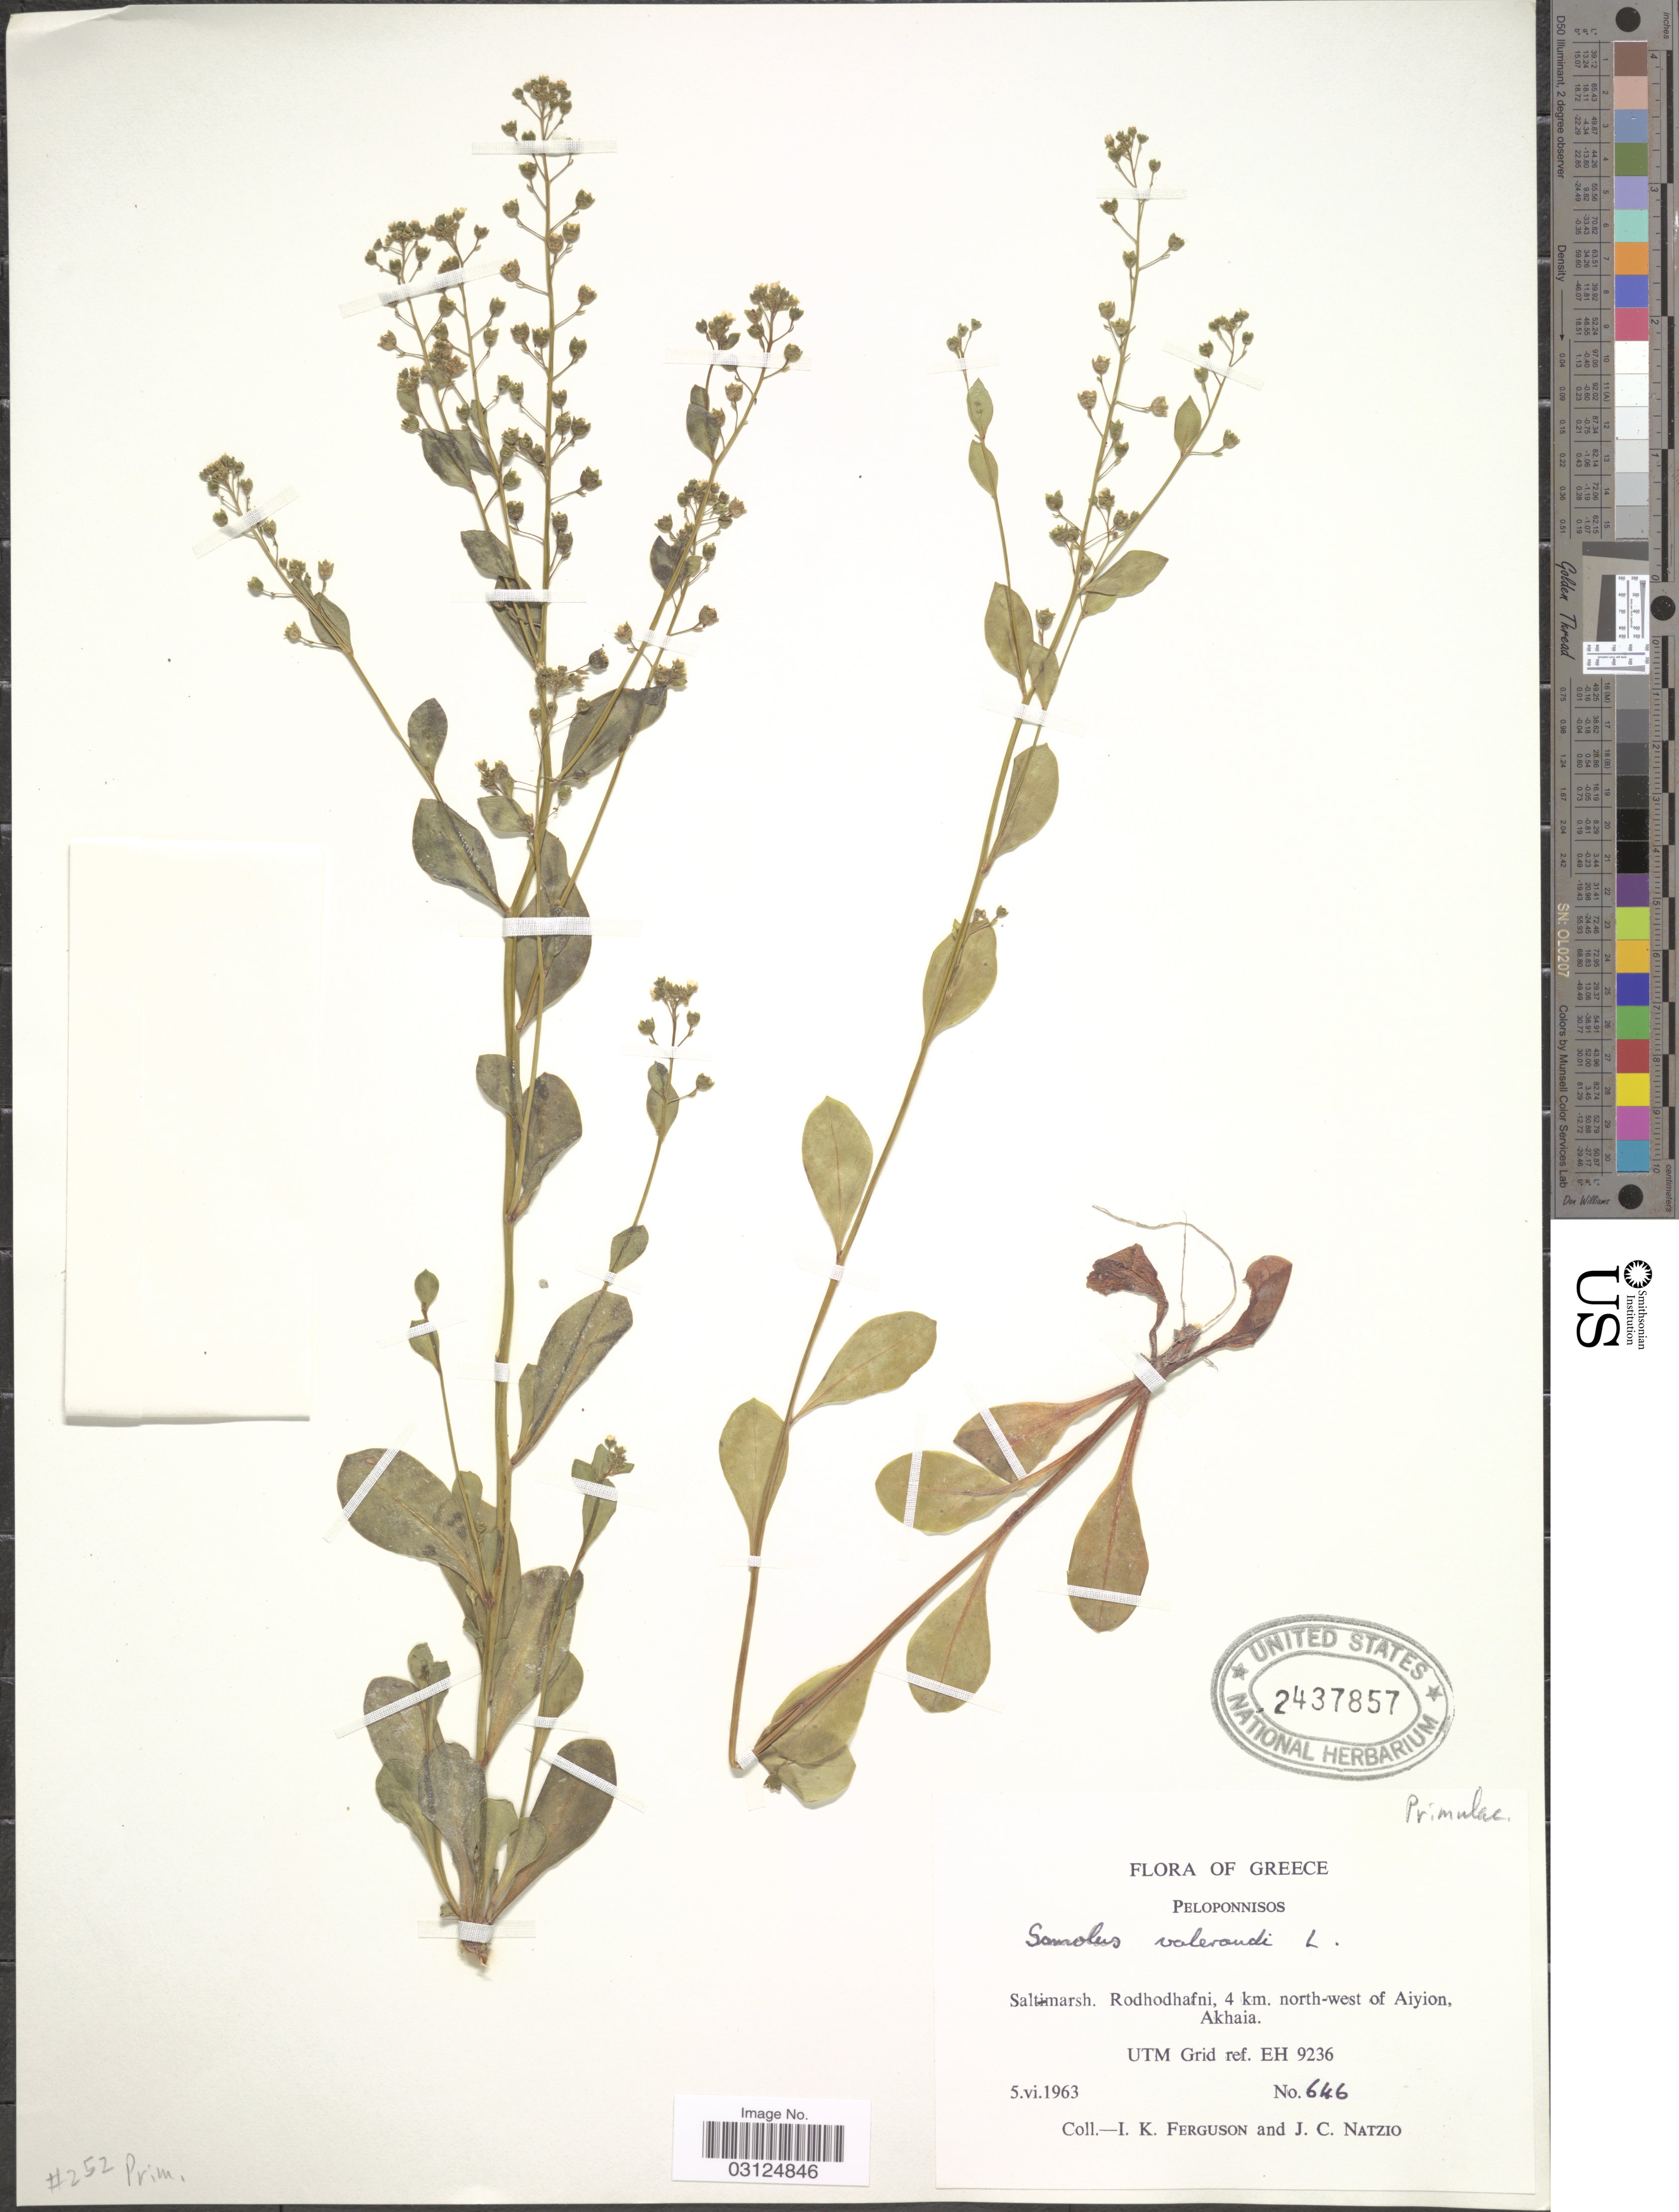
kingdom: Plantae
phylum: Tracheophyta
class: Magnoliopsida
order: Ericales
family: Primulaceae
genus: Samolus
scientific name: Samolus valerandi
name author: L.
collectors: I. K. Ferguson & J. Natzio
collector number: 646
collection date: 1963-06-05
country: Greece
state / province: Peloponnese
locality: Peloponnisos. Saltimarsh. Rodhodhafni, 4 km. north-west of Aiyion, Akhaia. Grid ref. EH 9236.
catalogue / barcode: US 2437857